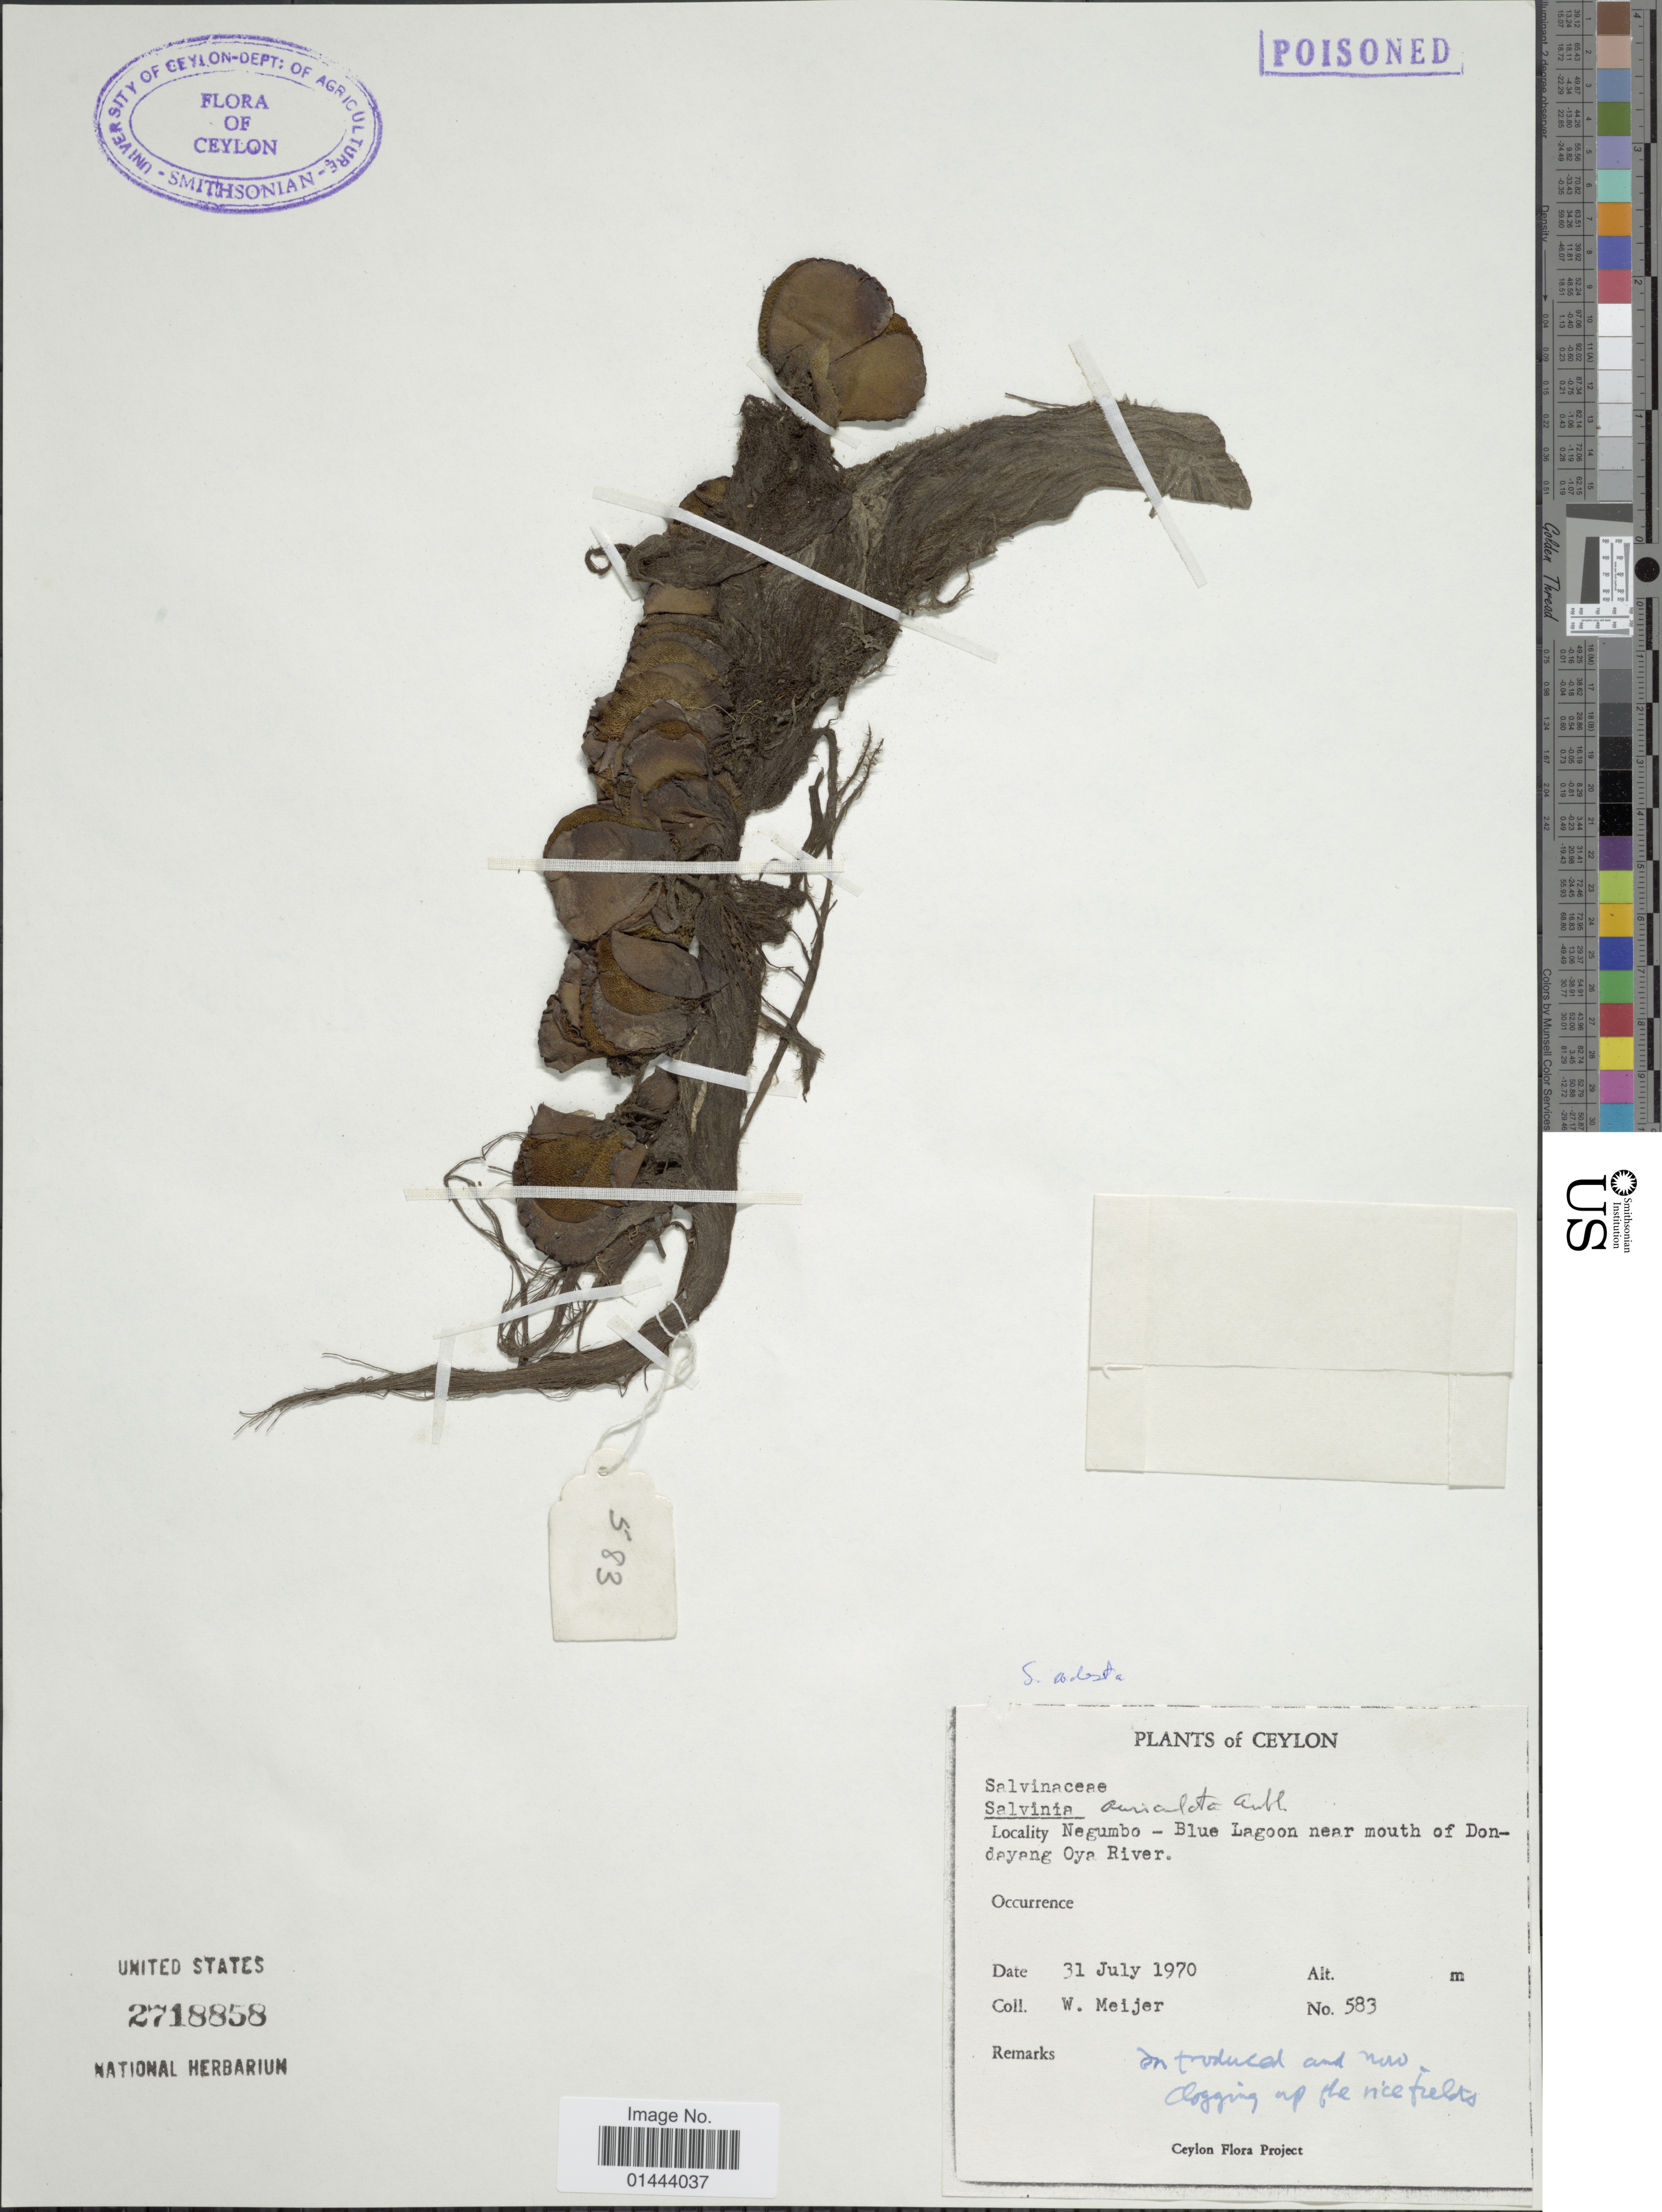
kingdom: Plantae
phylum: Tracheophyta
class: Polypodiopsida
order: Salviniales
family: Salviniaceae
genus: Salvinia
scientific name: Salvinia molesta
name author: D.S. Mitch.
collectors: W. Meijer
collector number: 583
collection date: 1970-07-31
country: Sri Lanka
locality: Negumbo, Blue Lagoon near mouth of Dondayang Oya River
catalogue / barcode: US 2718858